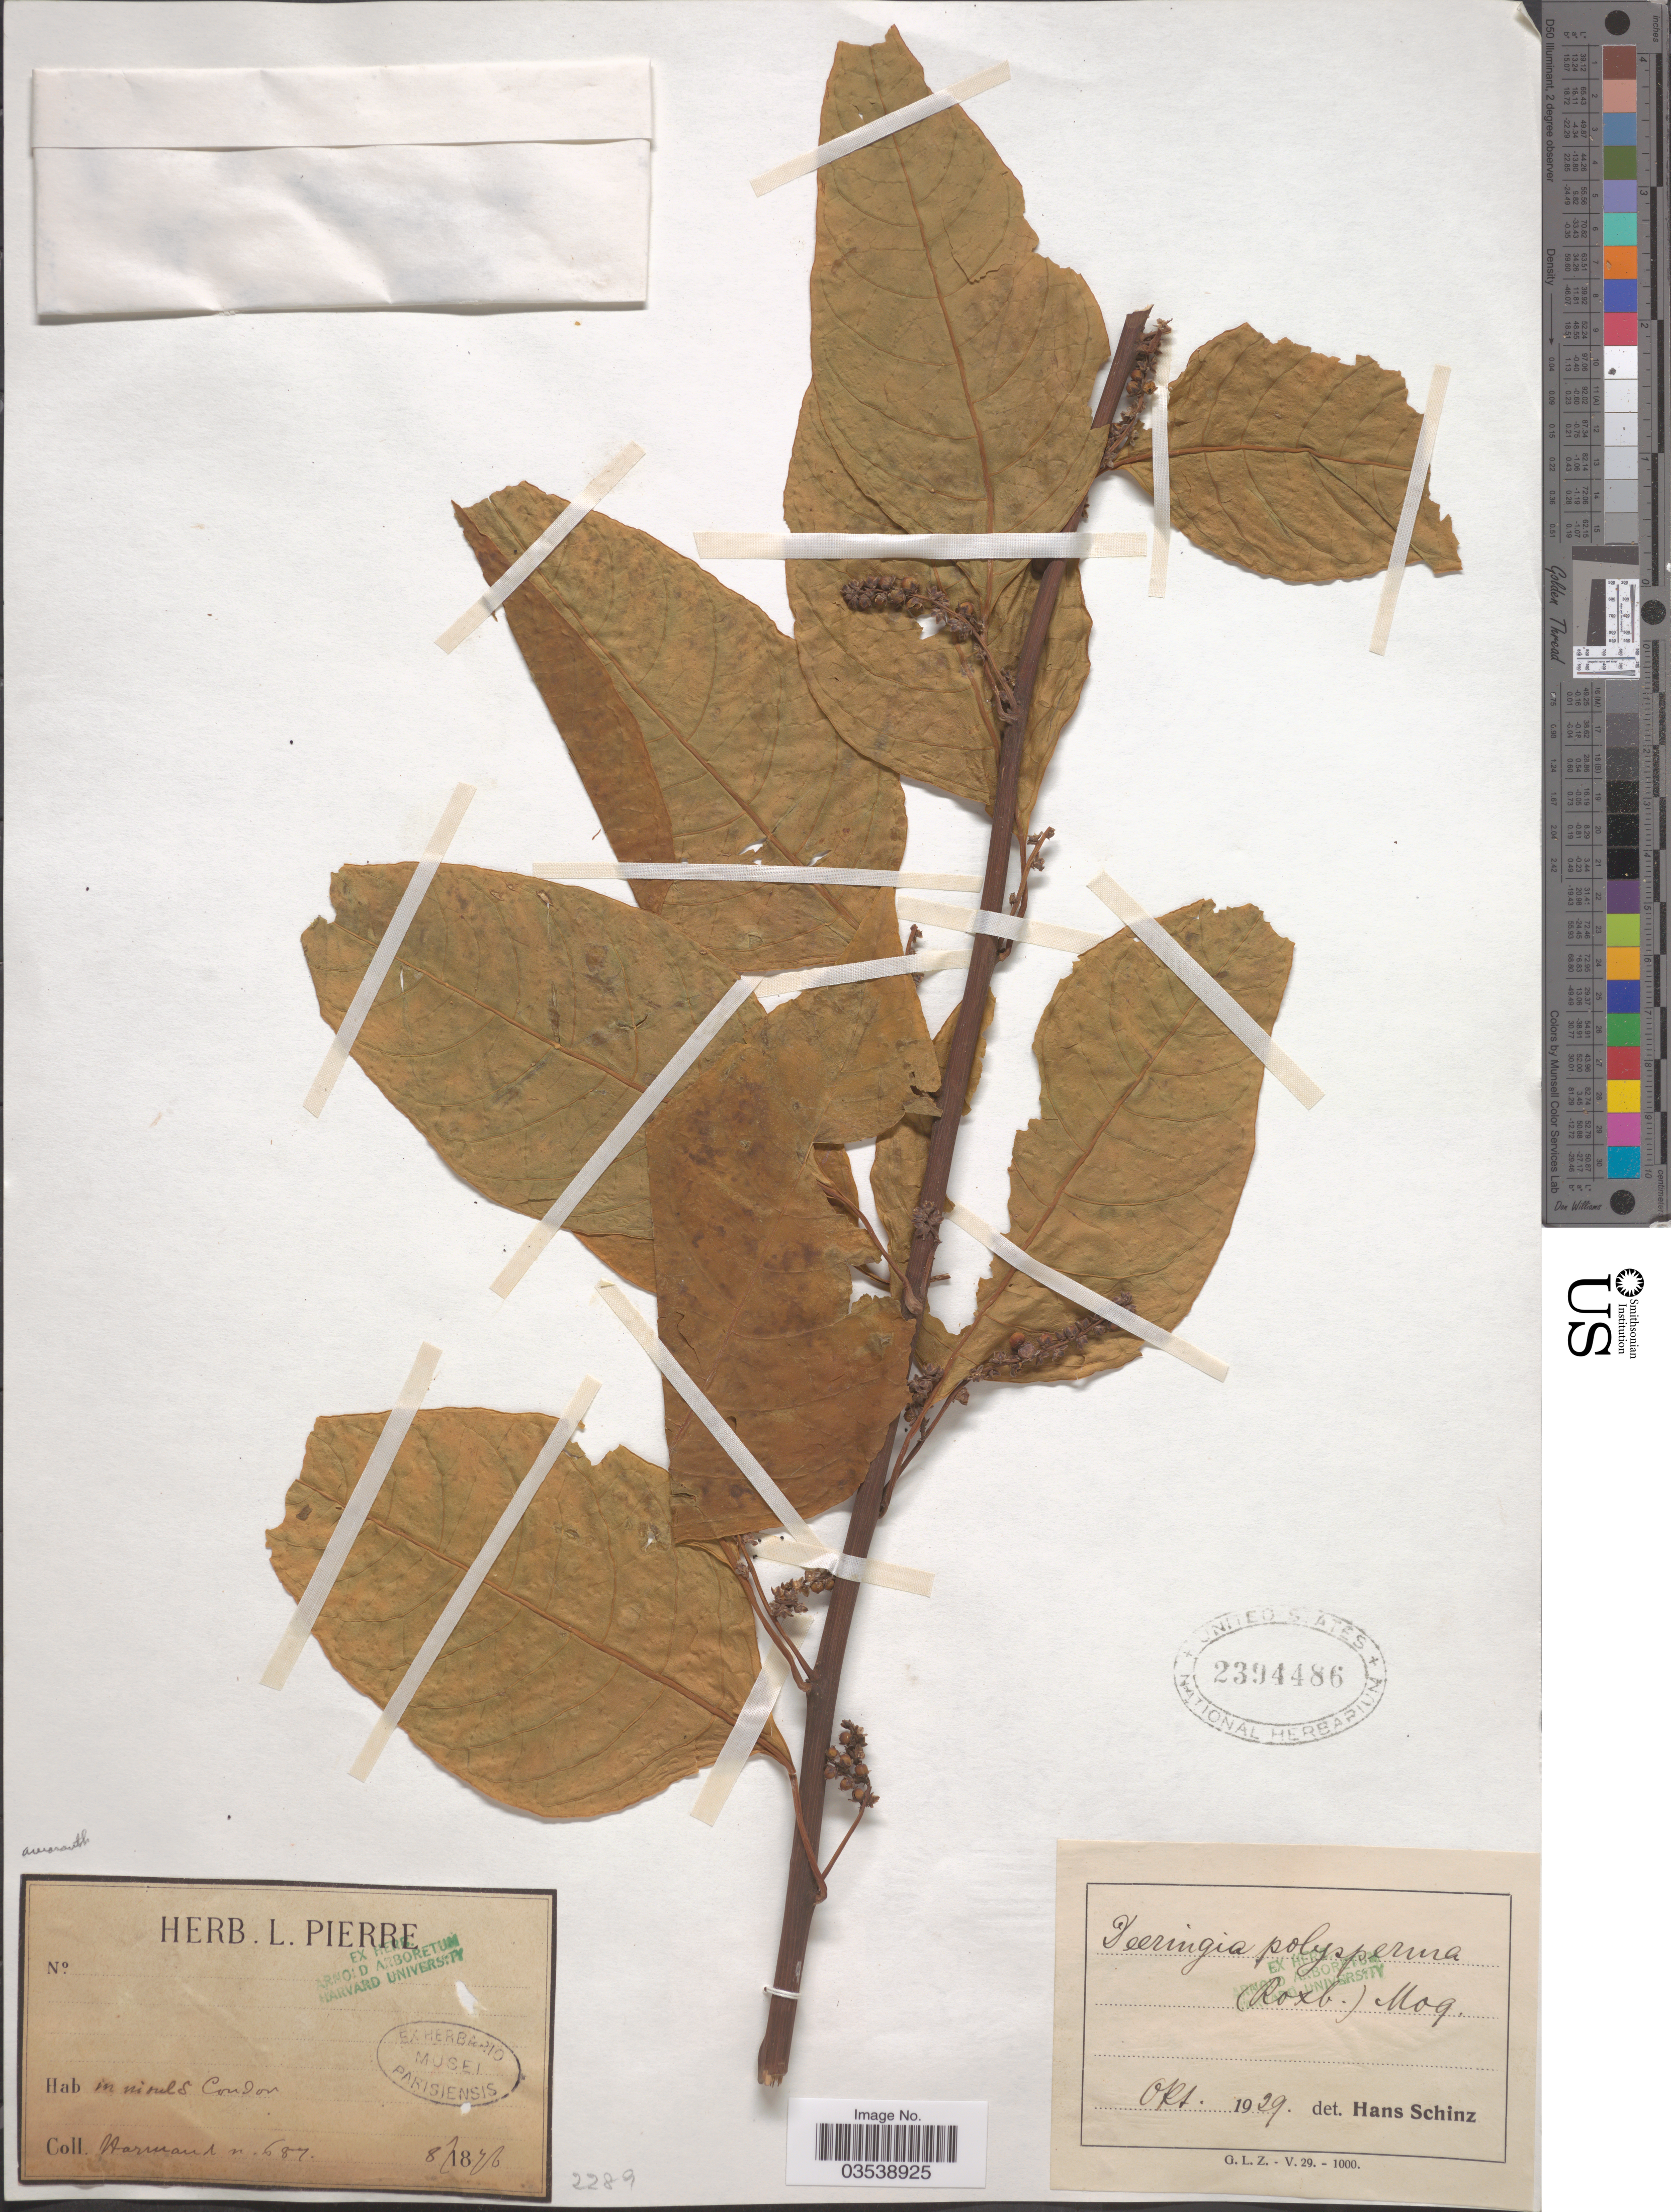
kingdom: Plantae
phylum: Tracheophyta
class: Magnoliopsida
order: Caryophyllales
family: Amaranthaceae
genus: Deeringia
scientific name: Deeringia polysperma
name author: (Roxb.) Moq.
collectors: Harmand, --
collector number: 687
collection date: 1876-08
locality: In insula Condon. [interpreted]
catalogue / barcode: US 2394486